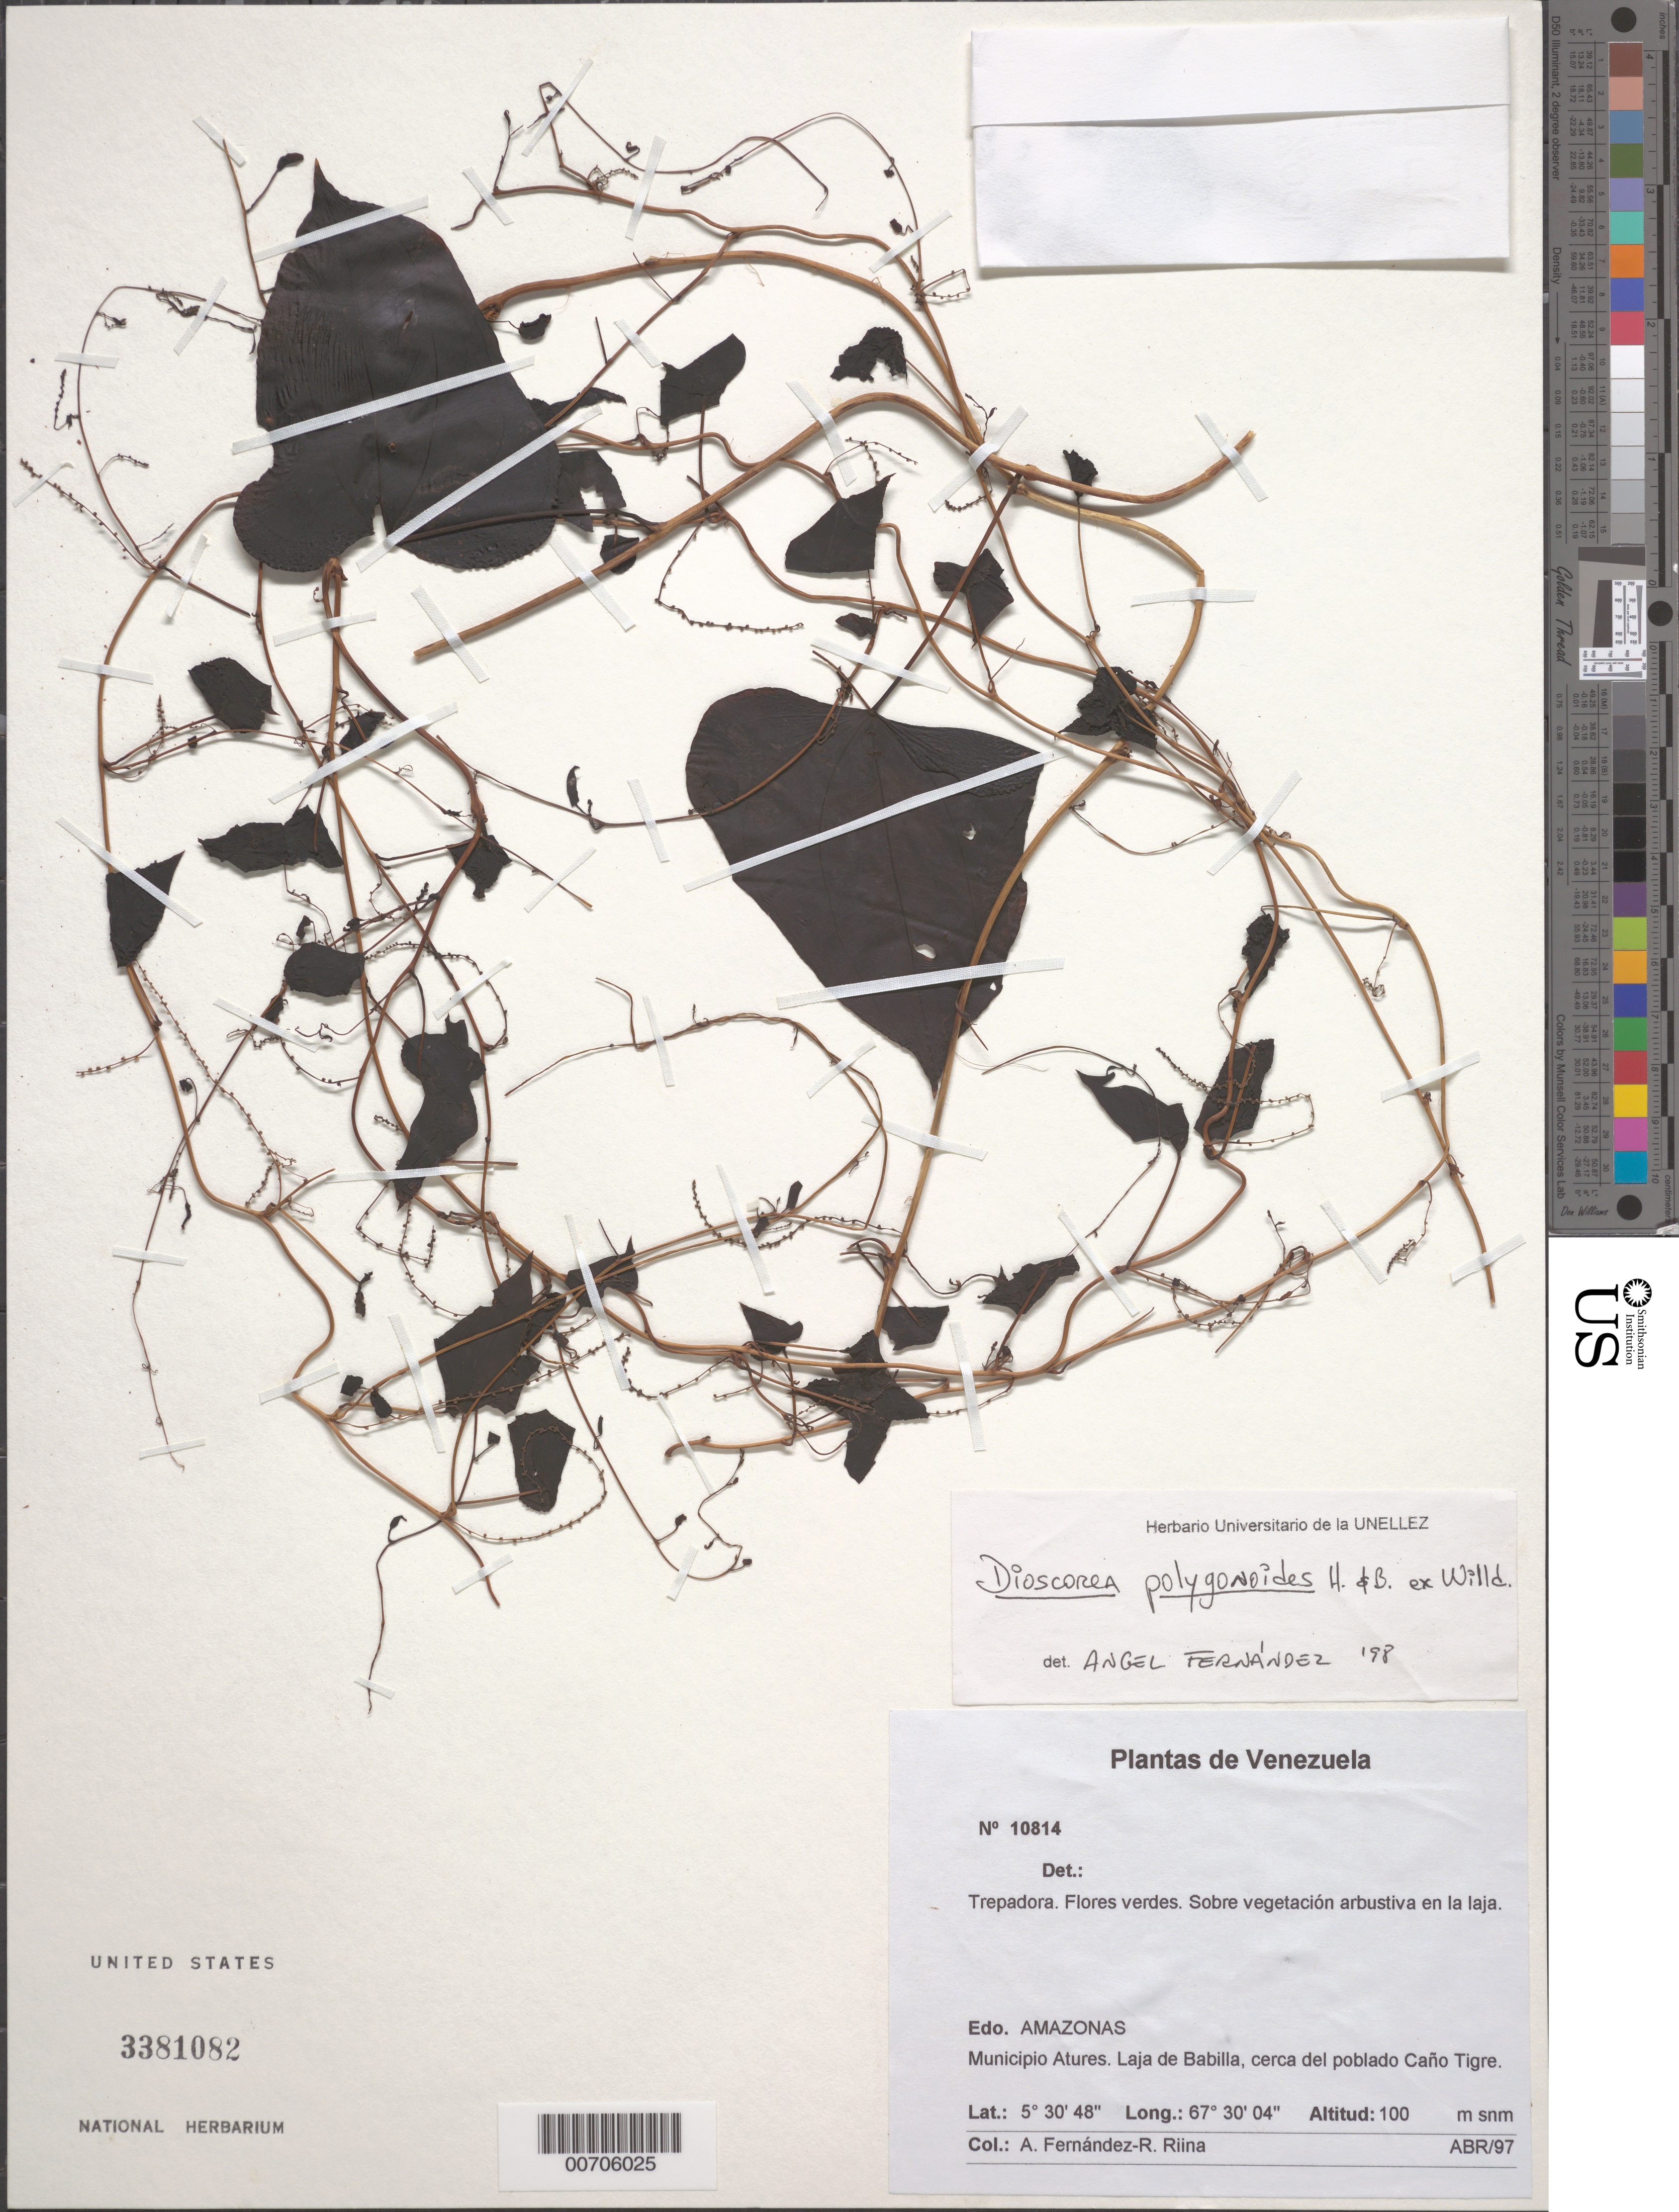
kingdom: Plantae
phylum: Tracheophyta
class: Liliopsida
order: Dioscoreales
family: Dioscoreaceae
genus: Dioscorea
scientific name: Dioscorea polygonoides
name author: Humb. & Bonpl. ex Willd.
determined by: Fernández, A.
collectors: A. Fernández & R. Riina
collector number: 10814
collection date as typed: Apr-97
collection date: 1997-04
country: Venezuela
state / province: Amazonas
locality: Mun. Atures, Laja de Babilla, cerca del poblado Caño Tigre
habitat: Sobre vegetation arbustive en la laja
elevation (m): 100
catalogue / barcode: US 3381082